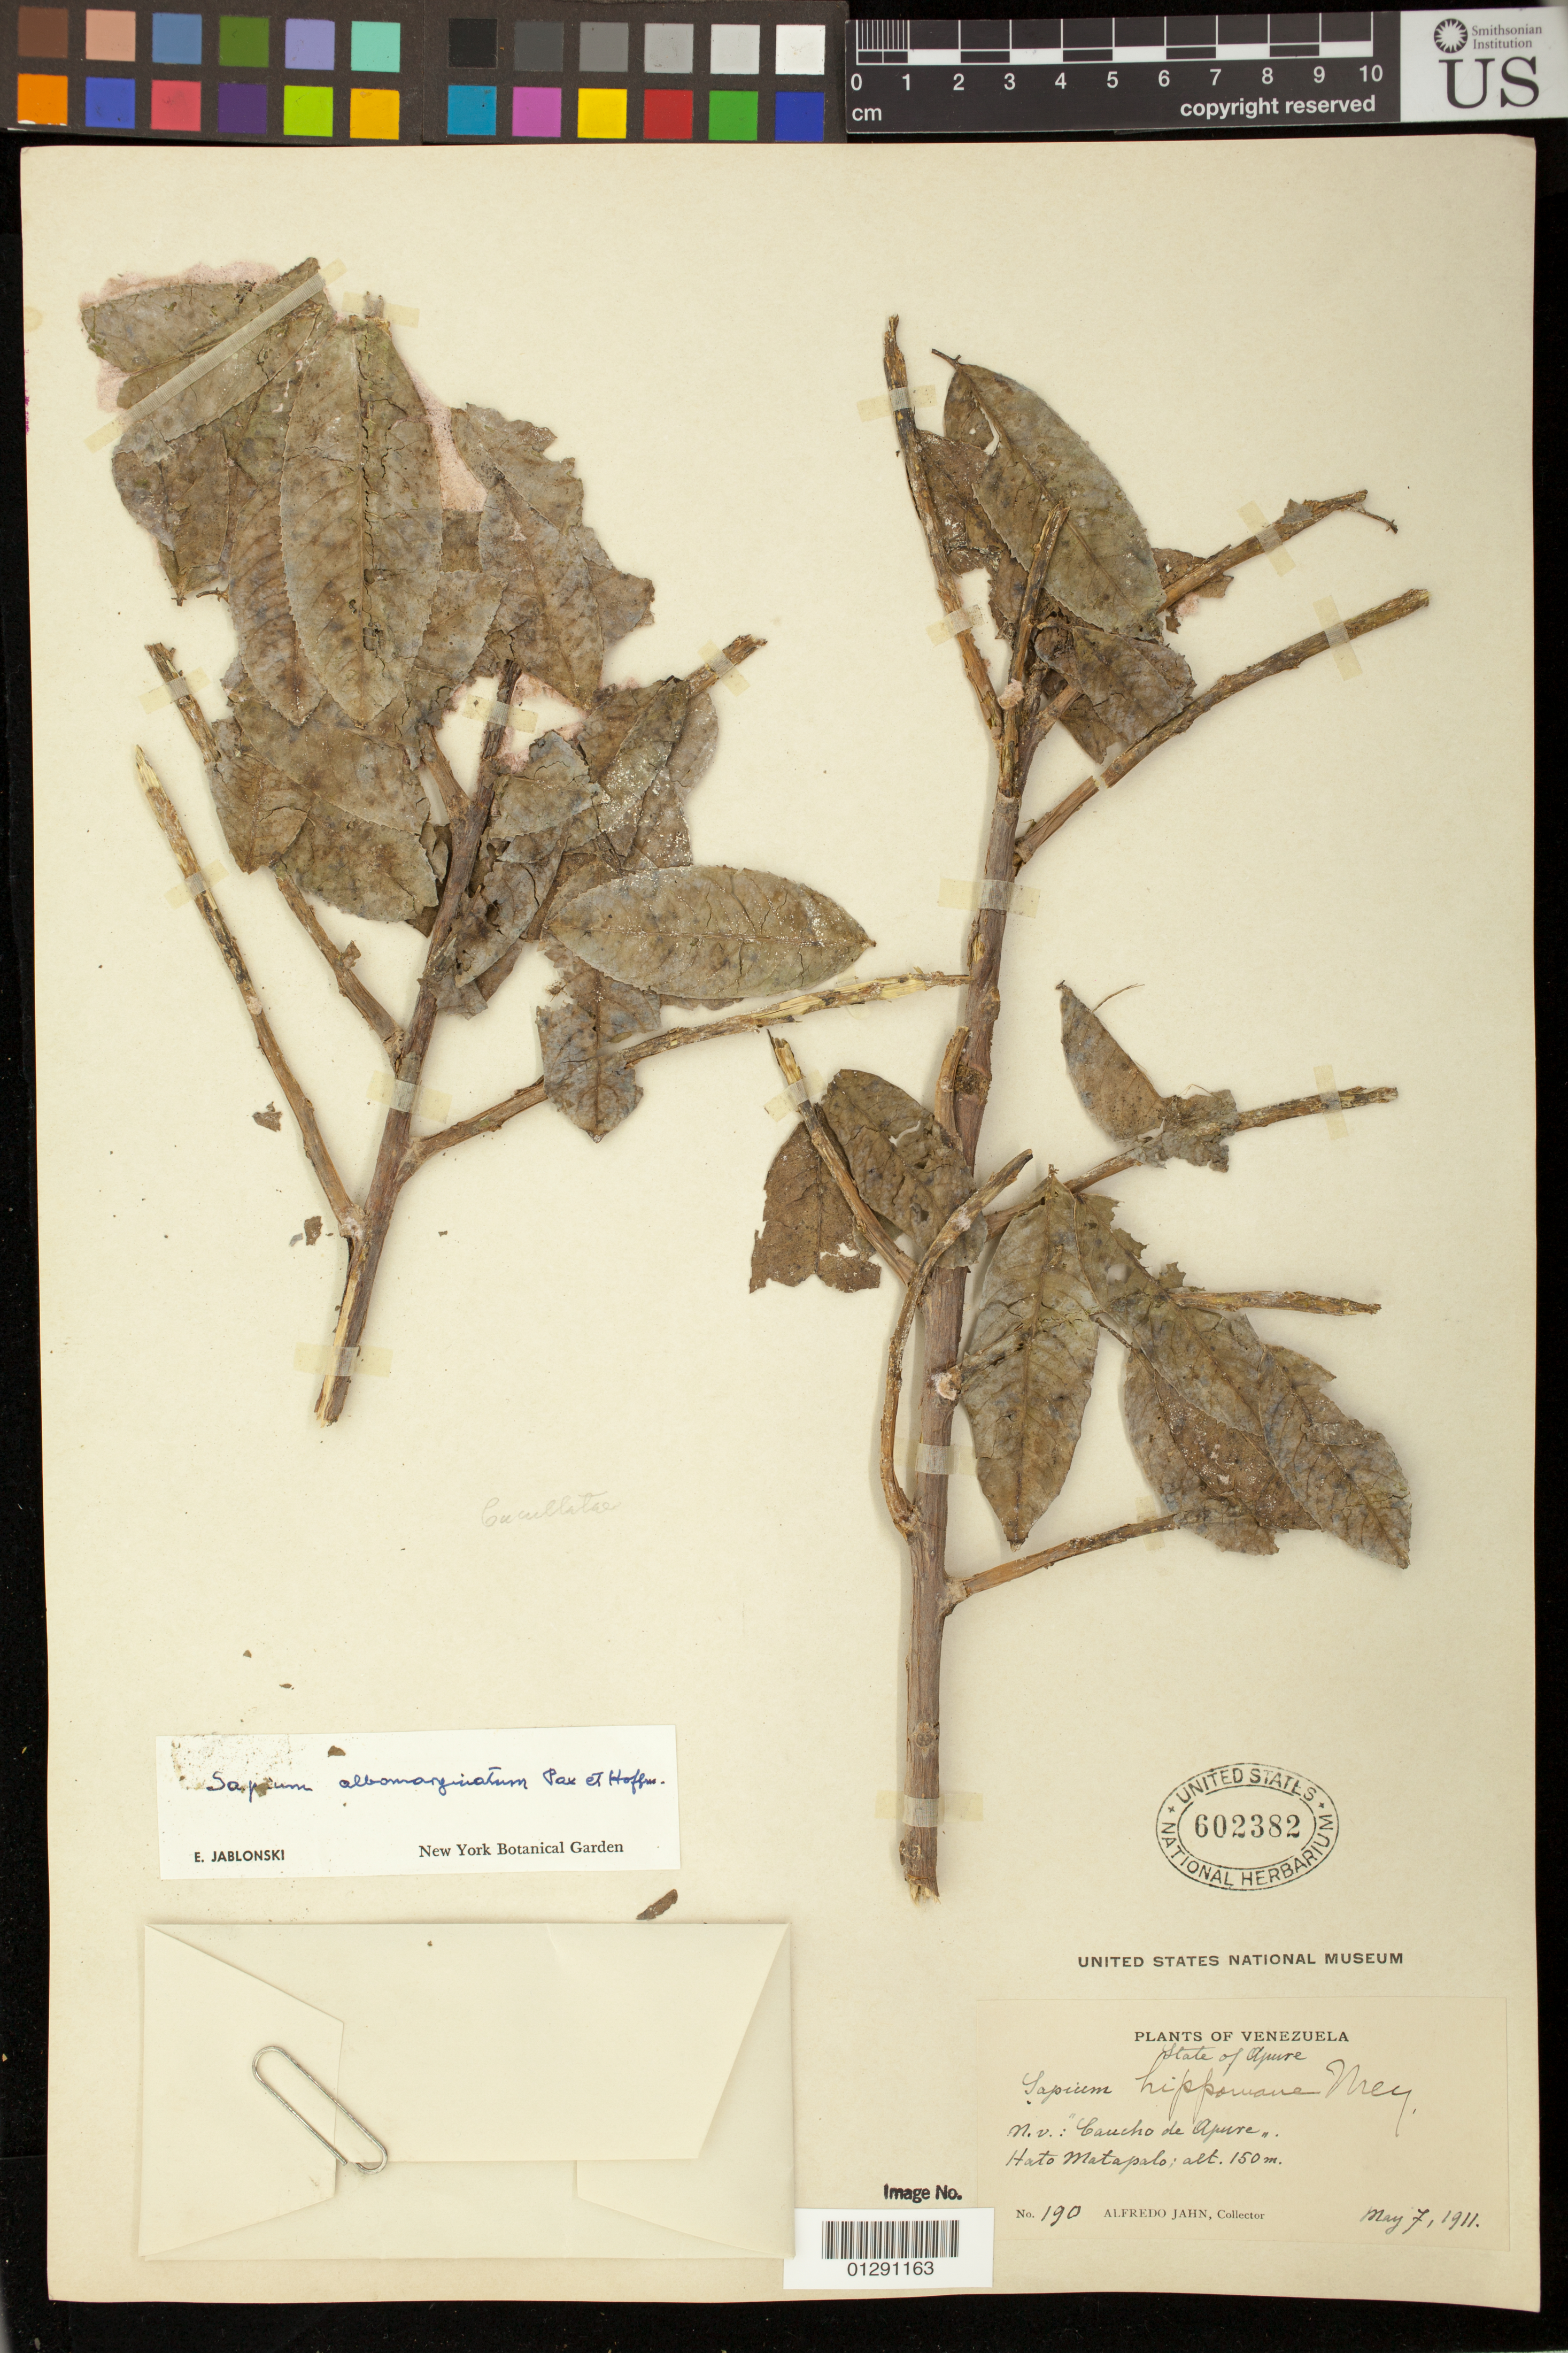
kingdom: Plantae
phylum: Tracheophyta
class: Magnoliopsida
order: Malpighiales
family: Euphorbiaceae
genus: Sapium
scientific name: Sapium albomarginatum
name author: Pax & K. Hoffm. in Engl.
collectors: A. Jahn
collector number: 190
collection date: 1911-05-07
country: Venezuela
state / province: Apuré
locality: Hato Matapalo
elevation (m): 150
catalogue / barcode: US 602382